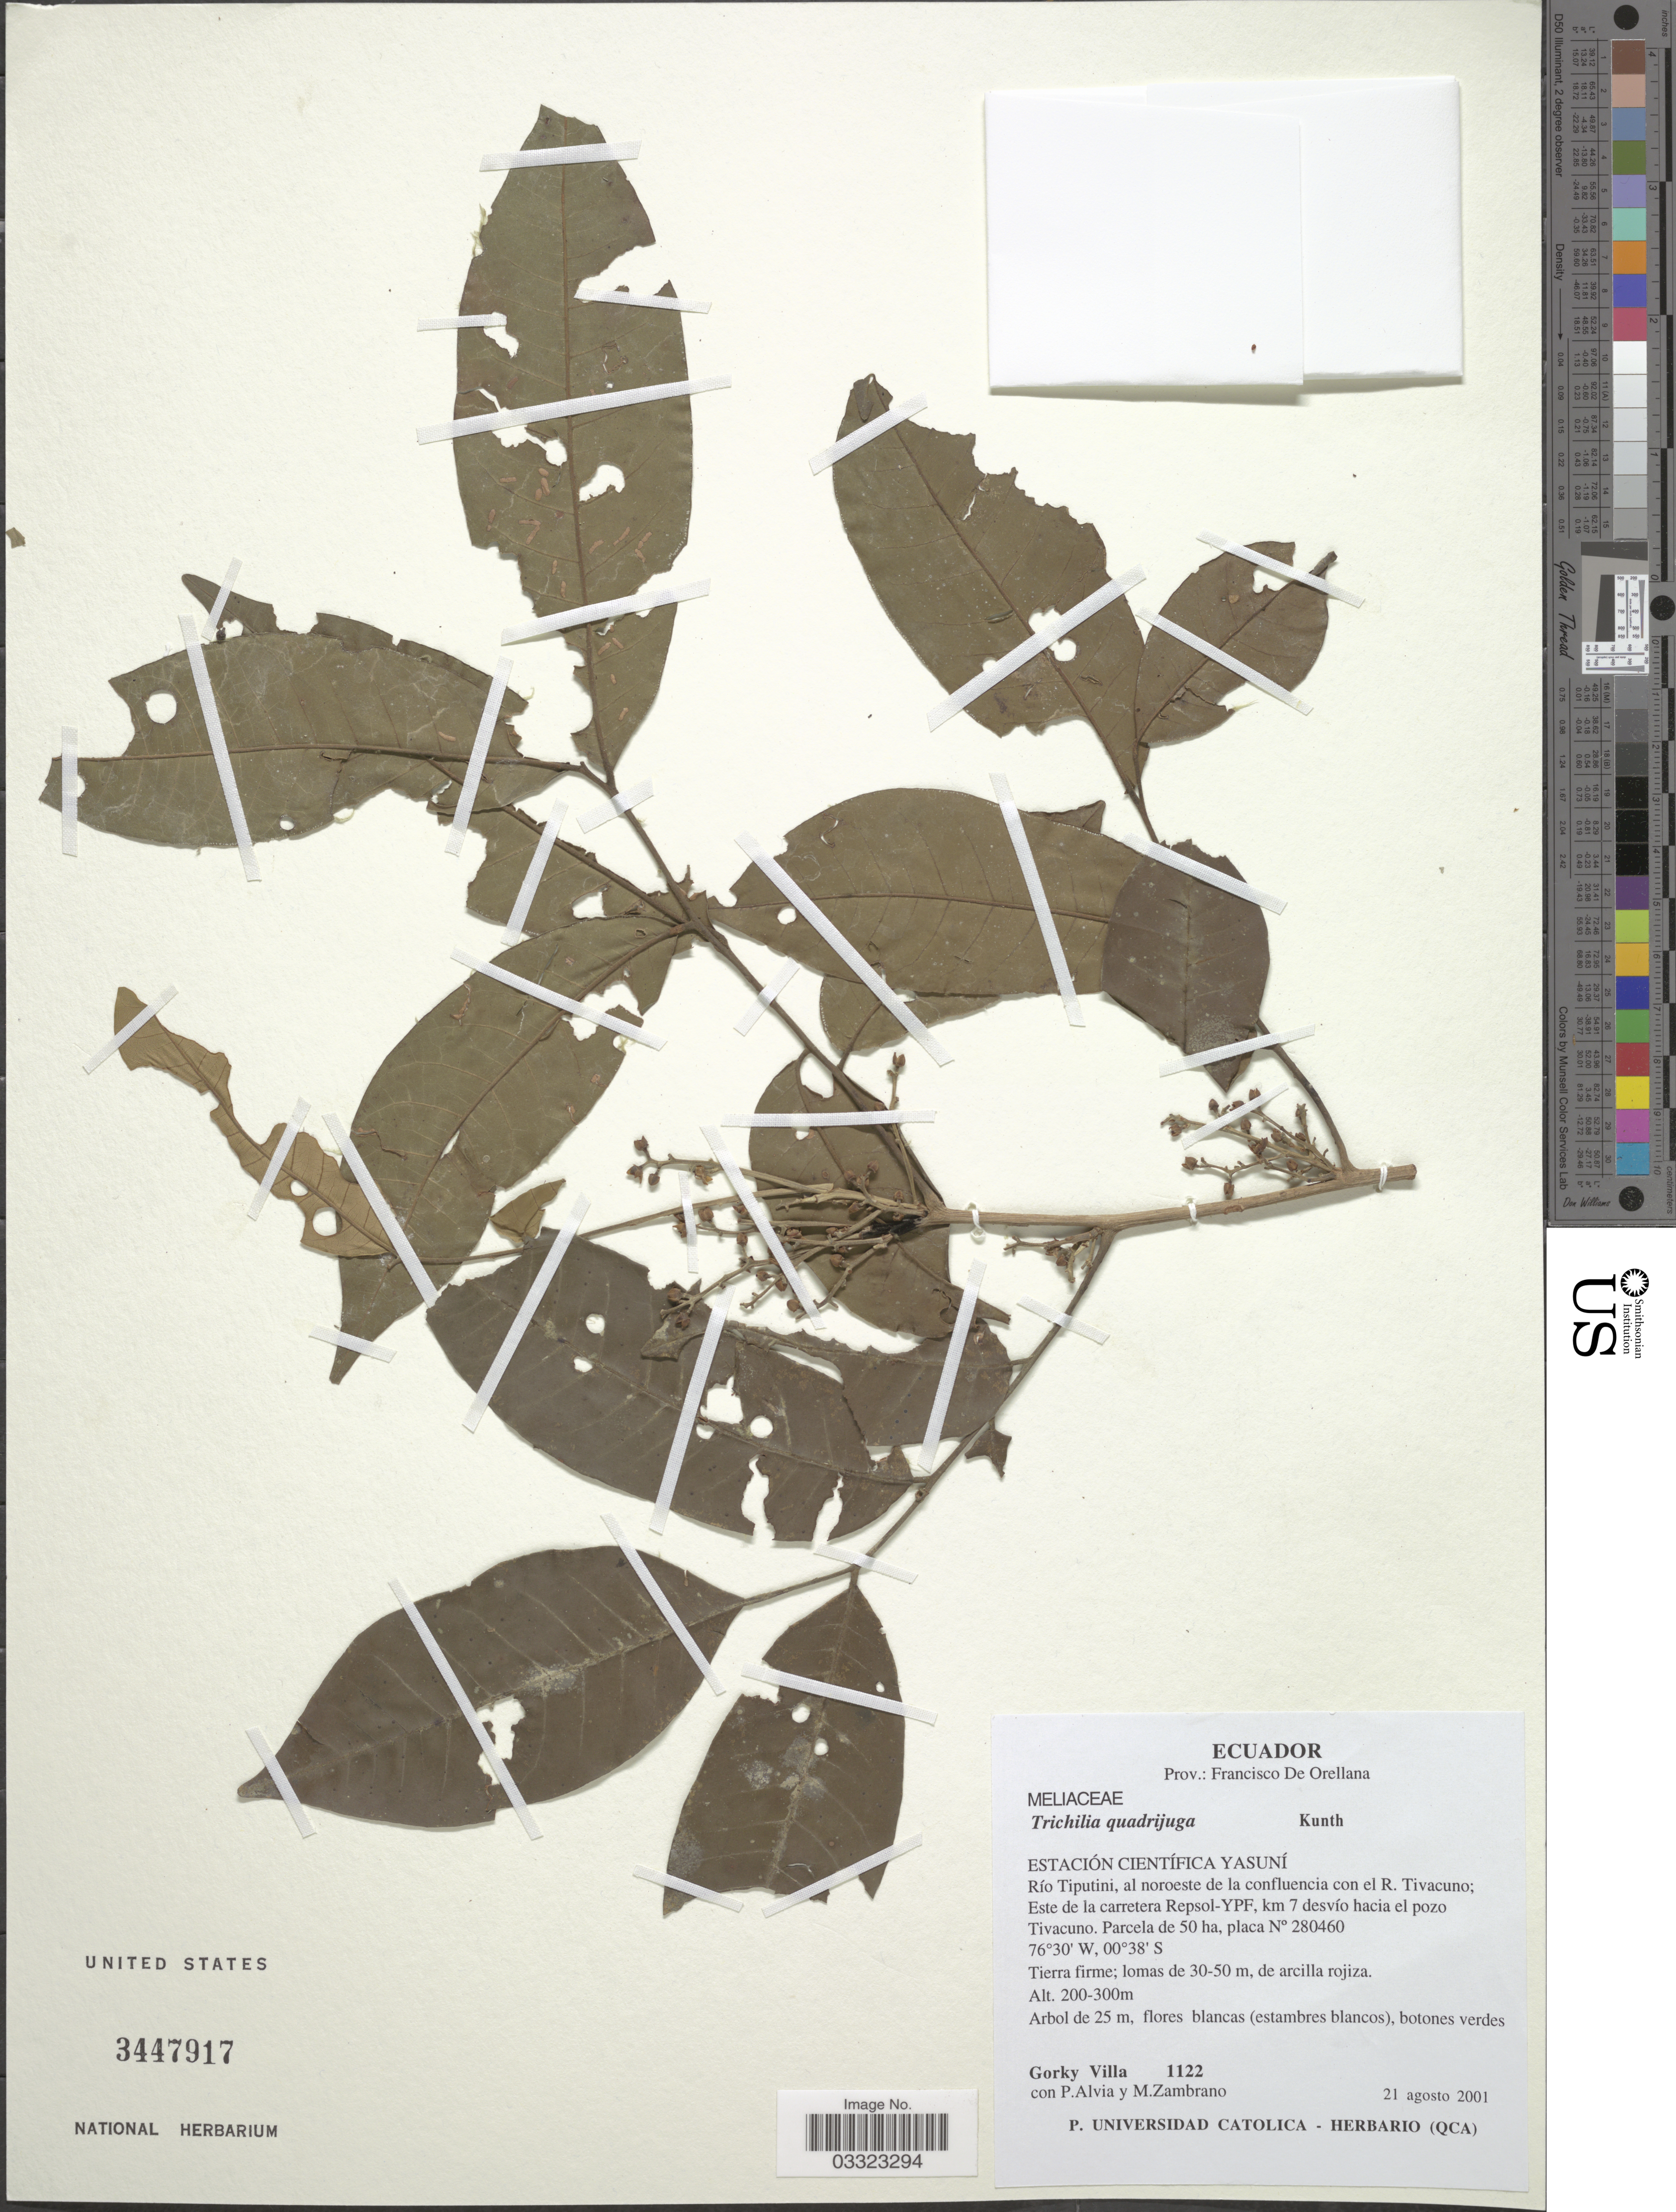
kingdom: Plantae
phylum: Tracheophyta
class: Magnoliopsida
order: Sapindales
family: Meliaceae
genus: Trichilia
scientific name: Trichilia quadrijuga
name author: Kunth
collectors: G. Villa, P. Alvia & M. Zambrano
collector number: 1122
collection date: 2001-08-21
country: Ecuador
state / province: Orellana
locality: Prov.: Francisco De Orellana. Estación Científica Yasuní. Río Tiputini, al noroeste de la confluencia con el. Tivacuno; Este de la carretera Repsol-YPF, km 7 desvío hacia el pozo Tivacuno.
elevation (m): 200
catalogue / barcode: US 3447917